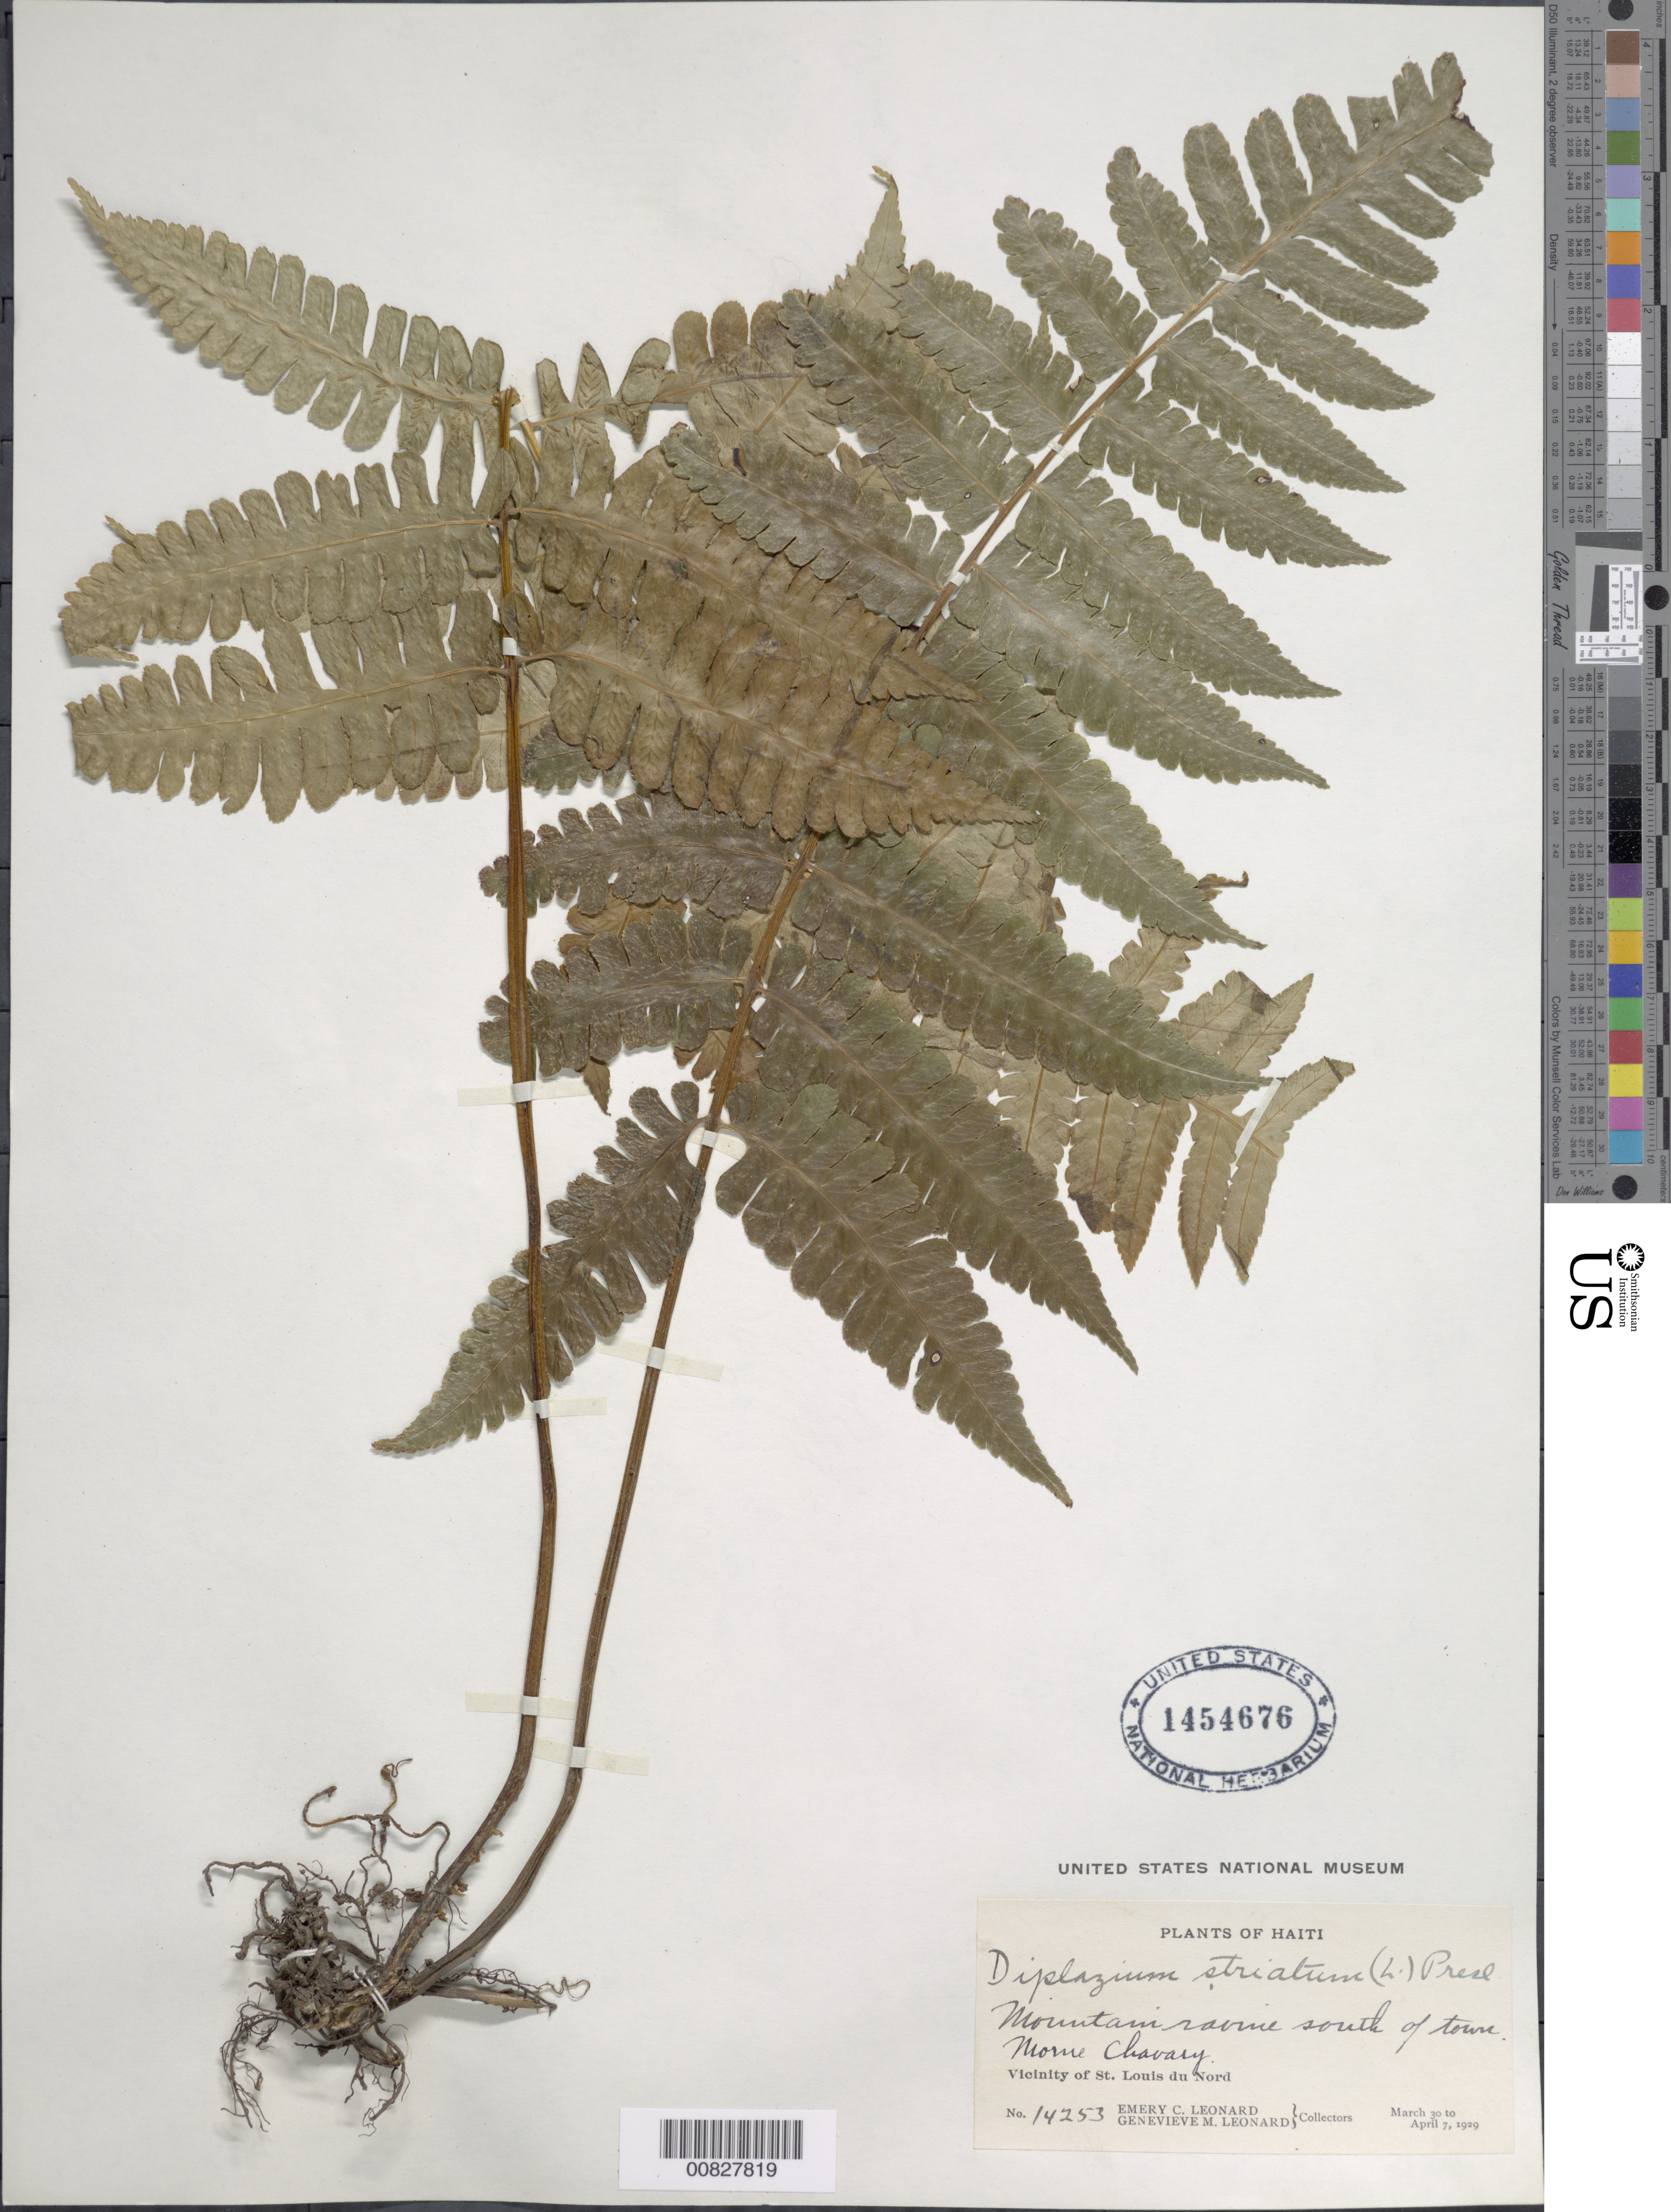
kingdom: Plantae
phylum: Tracheophyta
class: Polypodiopsida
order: Polypodiales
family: Athyriaceae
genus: Diplazium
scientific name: Diplazium striatum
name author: (L.) C. Presl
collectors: E. C. Leonard & G. M. Leonard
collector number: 14253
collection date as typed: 30 Mar 1929 to 07 Apr 1929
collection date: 1929-03-30/1929-04-07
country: Haiti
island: Hispaniola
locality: St. Louis du Nord, S of town, Morne Chavary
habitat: Mountain ravine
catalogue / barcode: US 1454676